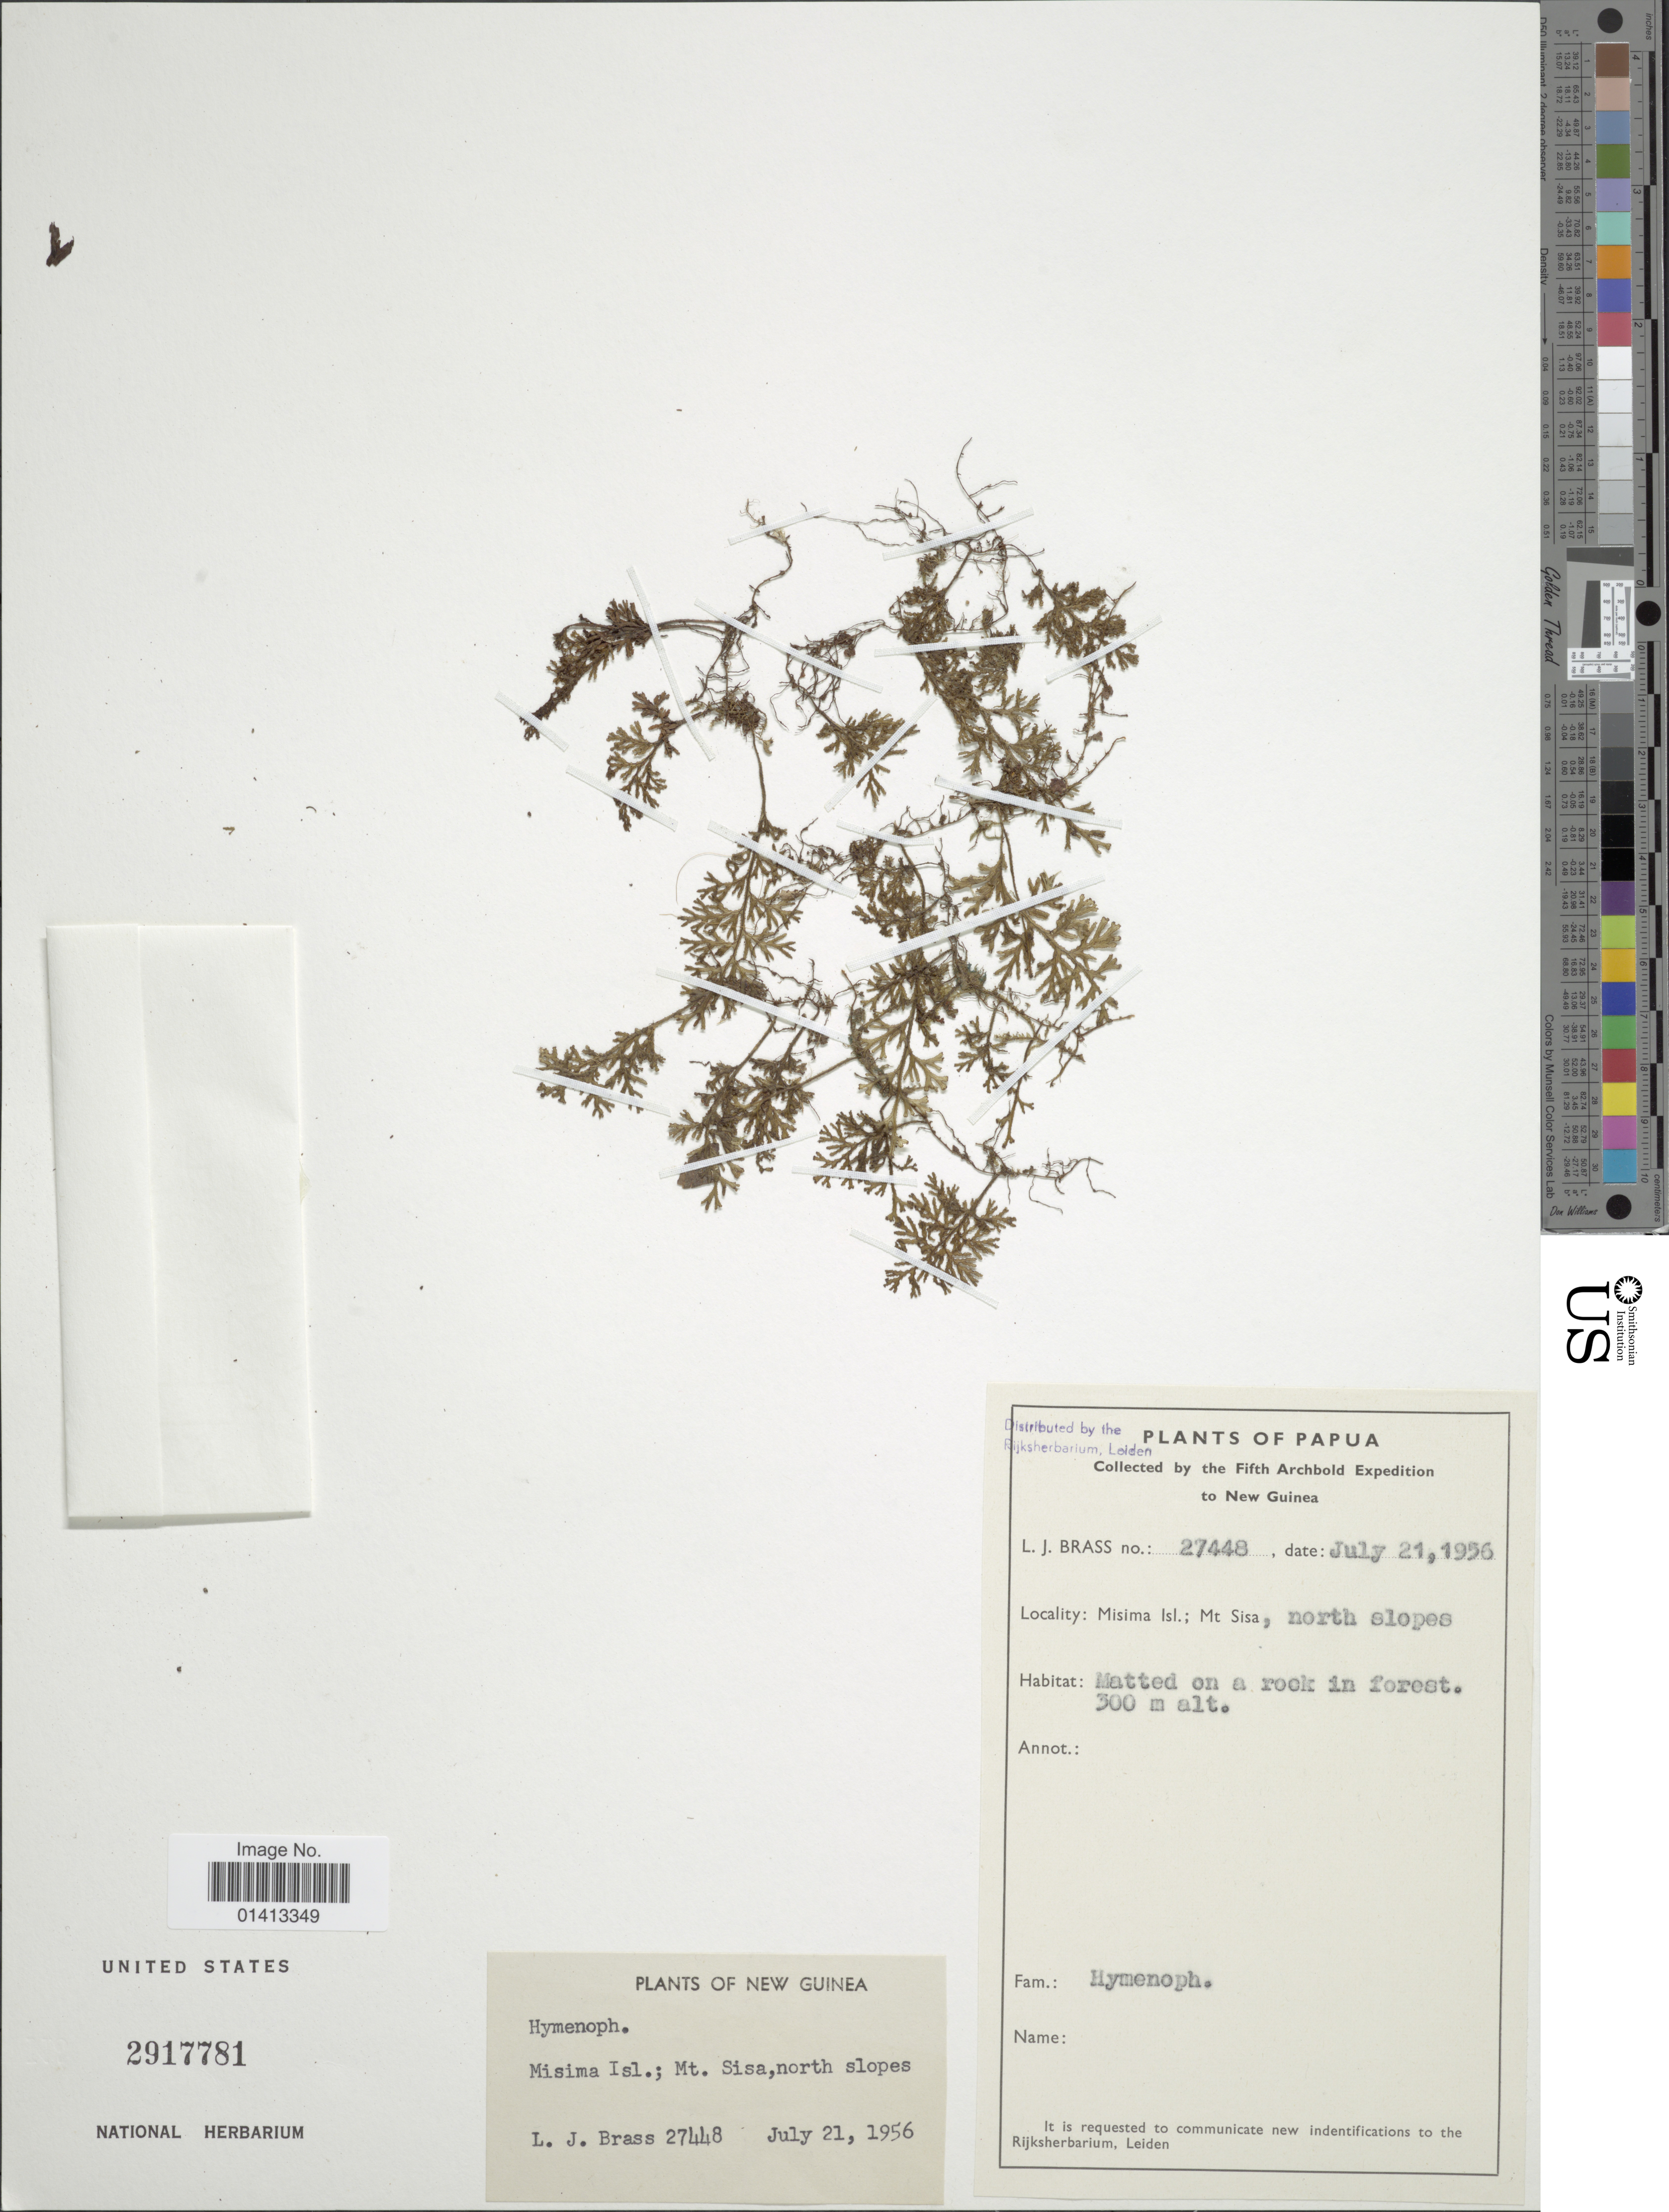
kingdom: Plantae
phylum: Tracheophyta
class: Polypodiopsida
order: Hymenophyllales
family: Hymenophyllaceae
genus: Crepidomanes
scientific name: Crepidomanes sp.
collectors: L. J. Brass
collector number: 27448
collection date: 1956-07-21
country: Papua New Guinea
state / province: Milne Bay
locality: Misima Isl; Mt Sisa, north slopes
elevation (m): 300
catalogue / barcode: US 2917781